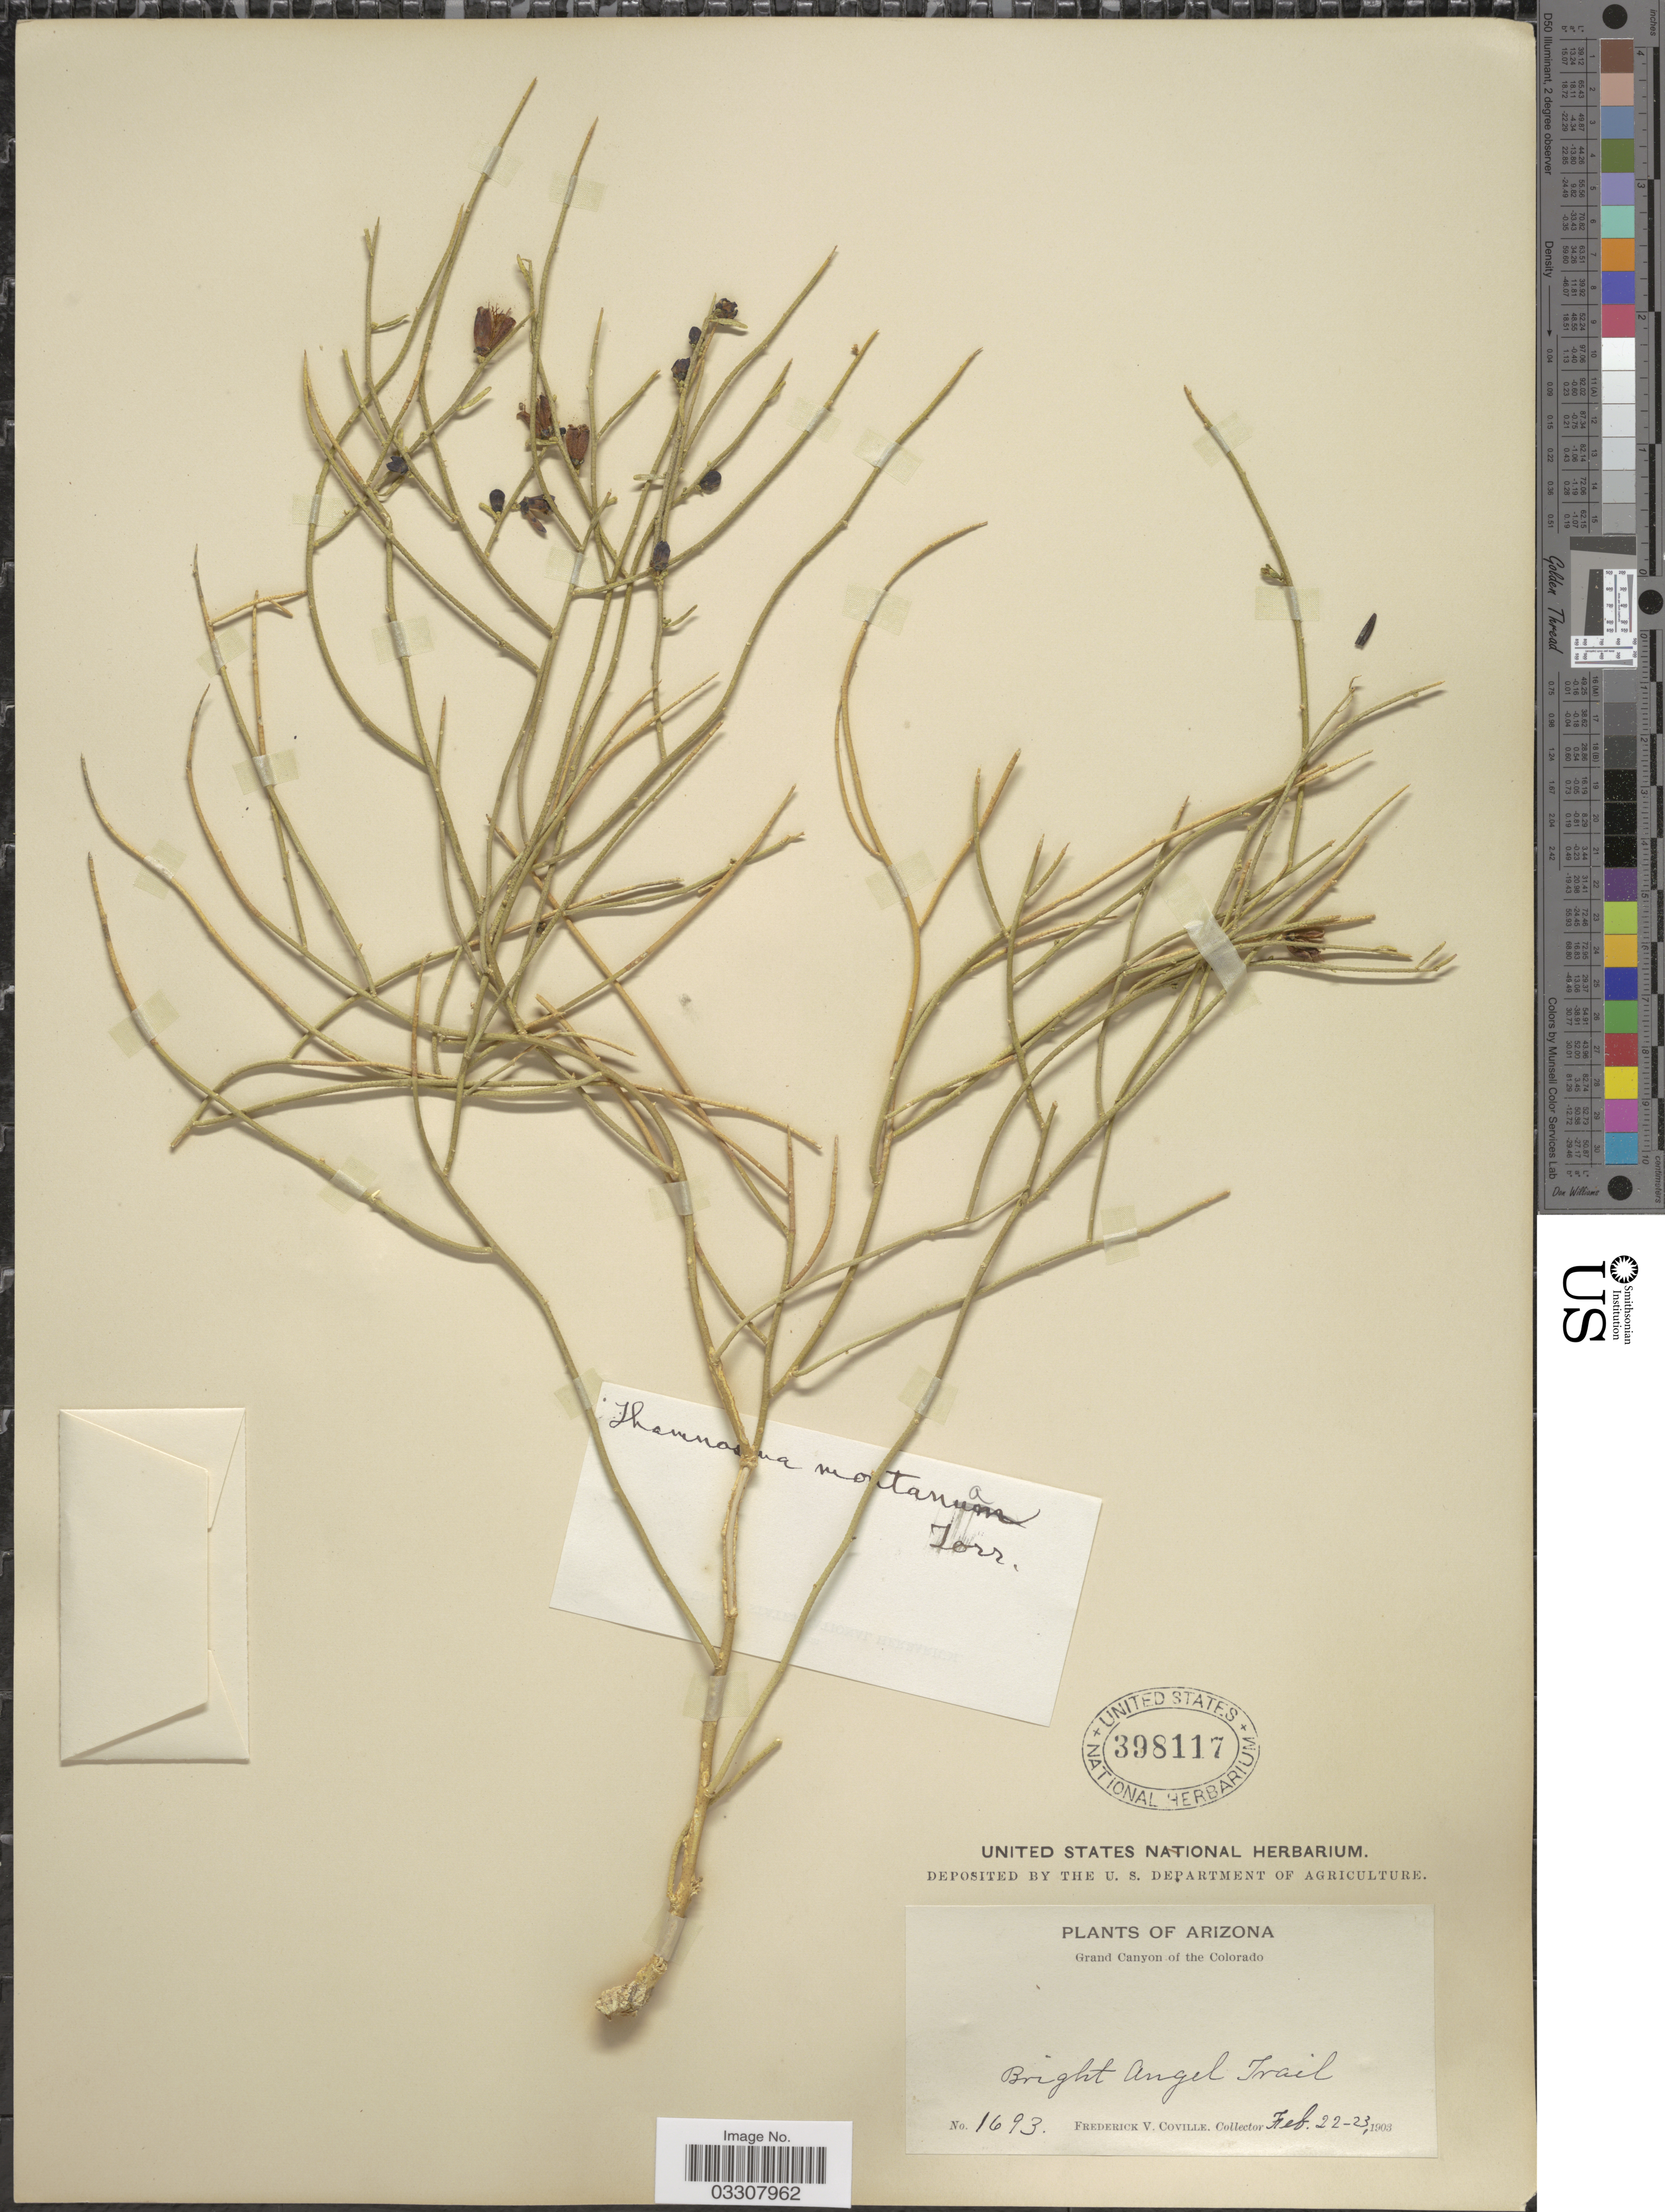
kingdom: Plantae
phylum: Tracheophyta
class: Magnoliopsida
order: Sapindales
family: Rutaceae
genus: Thamnosma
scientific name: Thamnosma montana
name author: Torr. & Frém.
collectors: F. V. Coville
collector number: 1693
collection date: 1903-02-22/1903-02-23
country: United States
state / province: Arizona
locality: Grand Canyon of the Colorado. Bright Angel Trail.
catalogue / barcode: US 398117